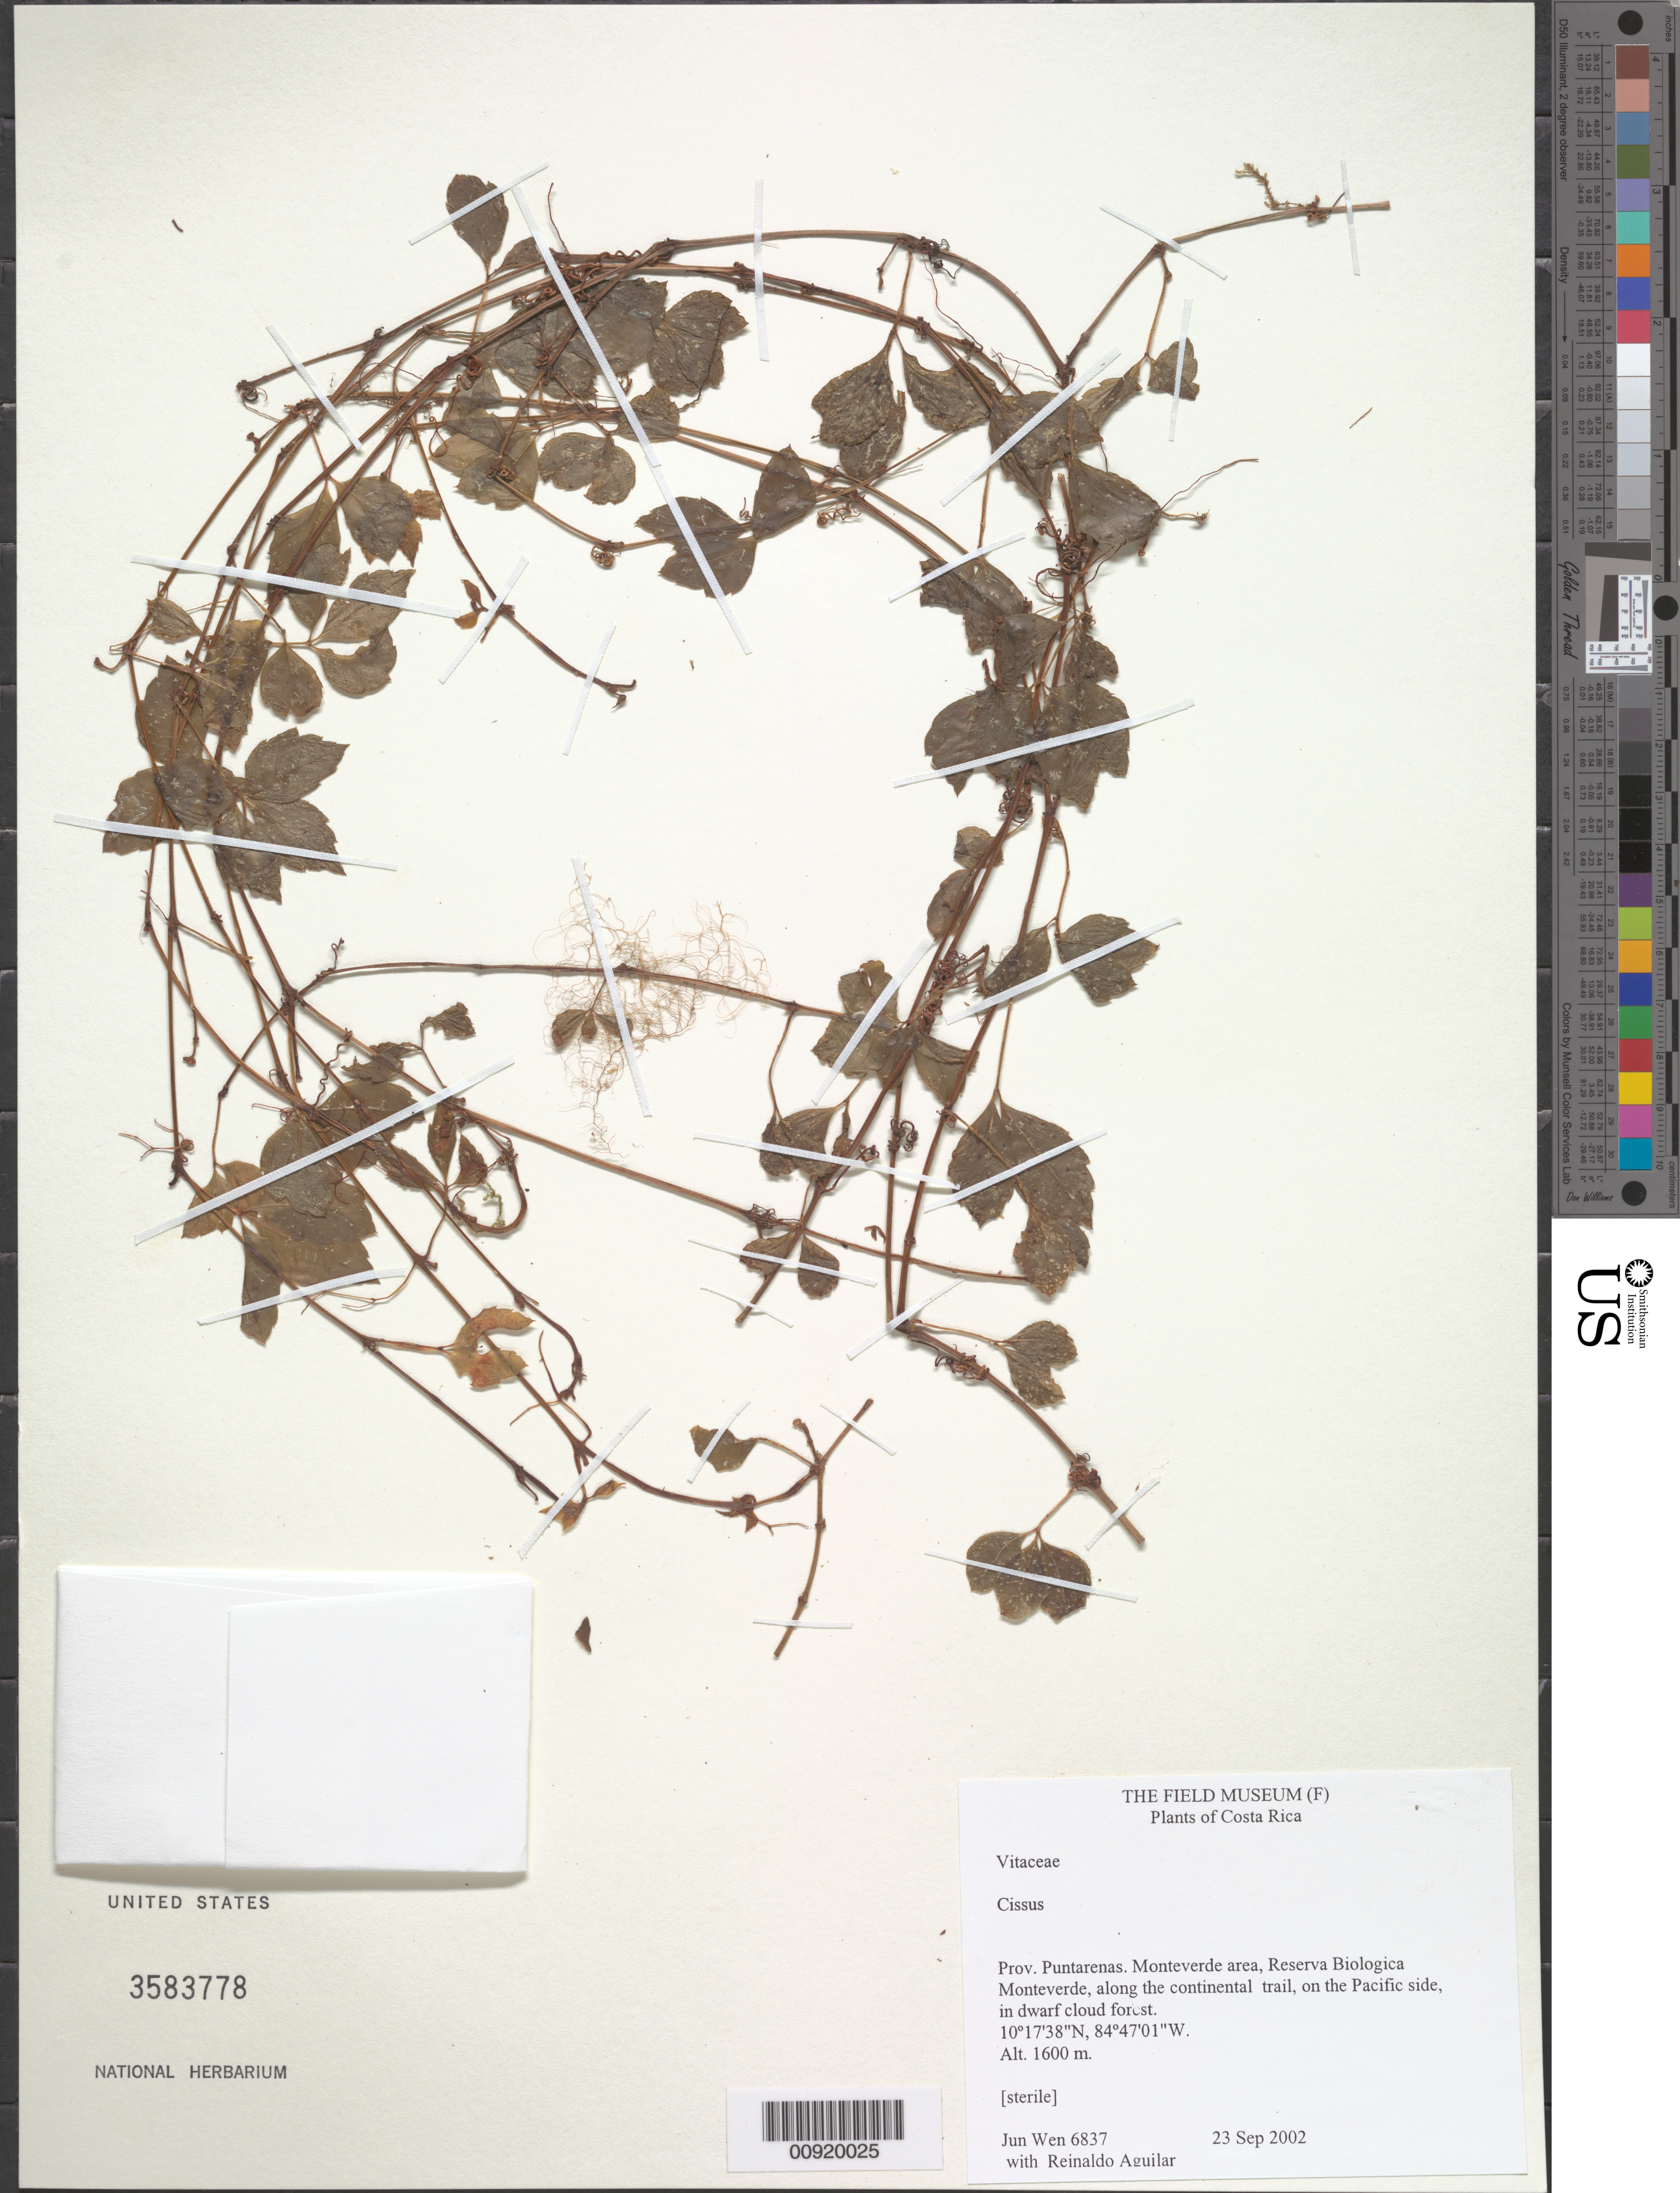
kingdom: Plantae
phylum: Tracheophyta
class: Magnoliopsida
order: Vitales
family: Vitaceae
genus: Cissus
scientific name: Cissus sp.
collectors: J. Wen & R. Aguilar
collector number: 6837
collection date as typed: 22 Sep 2002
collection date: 2002-09-23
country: Costa Rica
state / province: Puntarenas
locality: On the way from Santa Elena to Santa Elena Cloud Forest Reserve. Ca. 1.5 km from Santa Elena.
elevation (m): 1550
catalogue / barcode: US 3583778